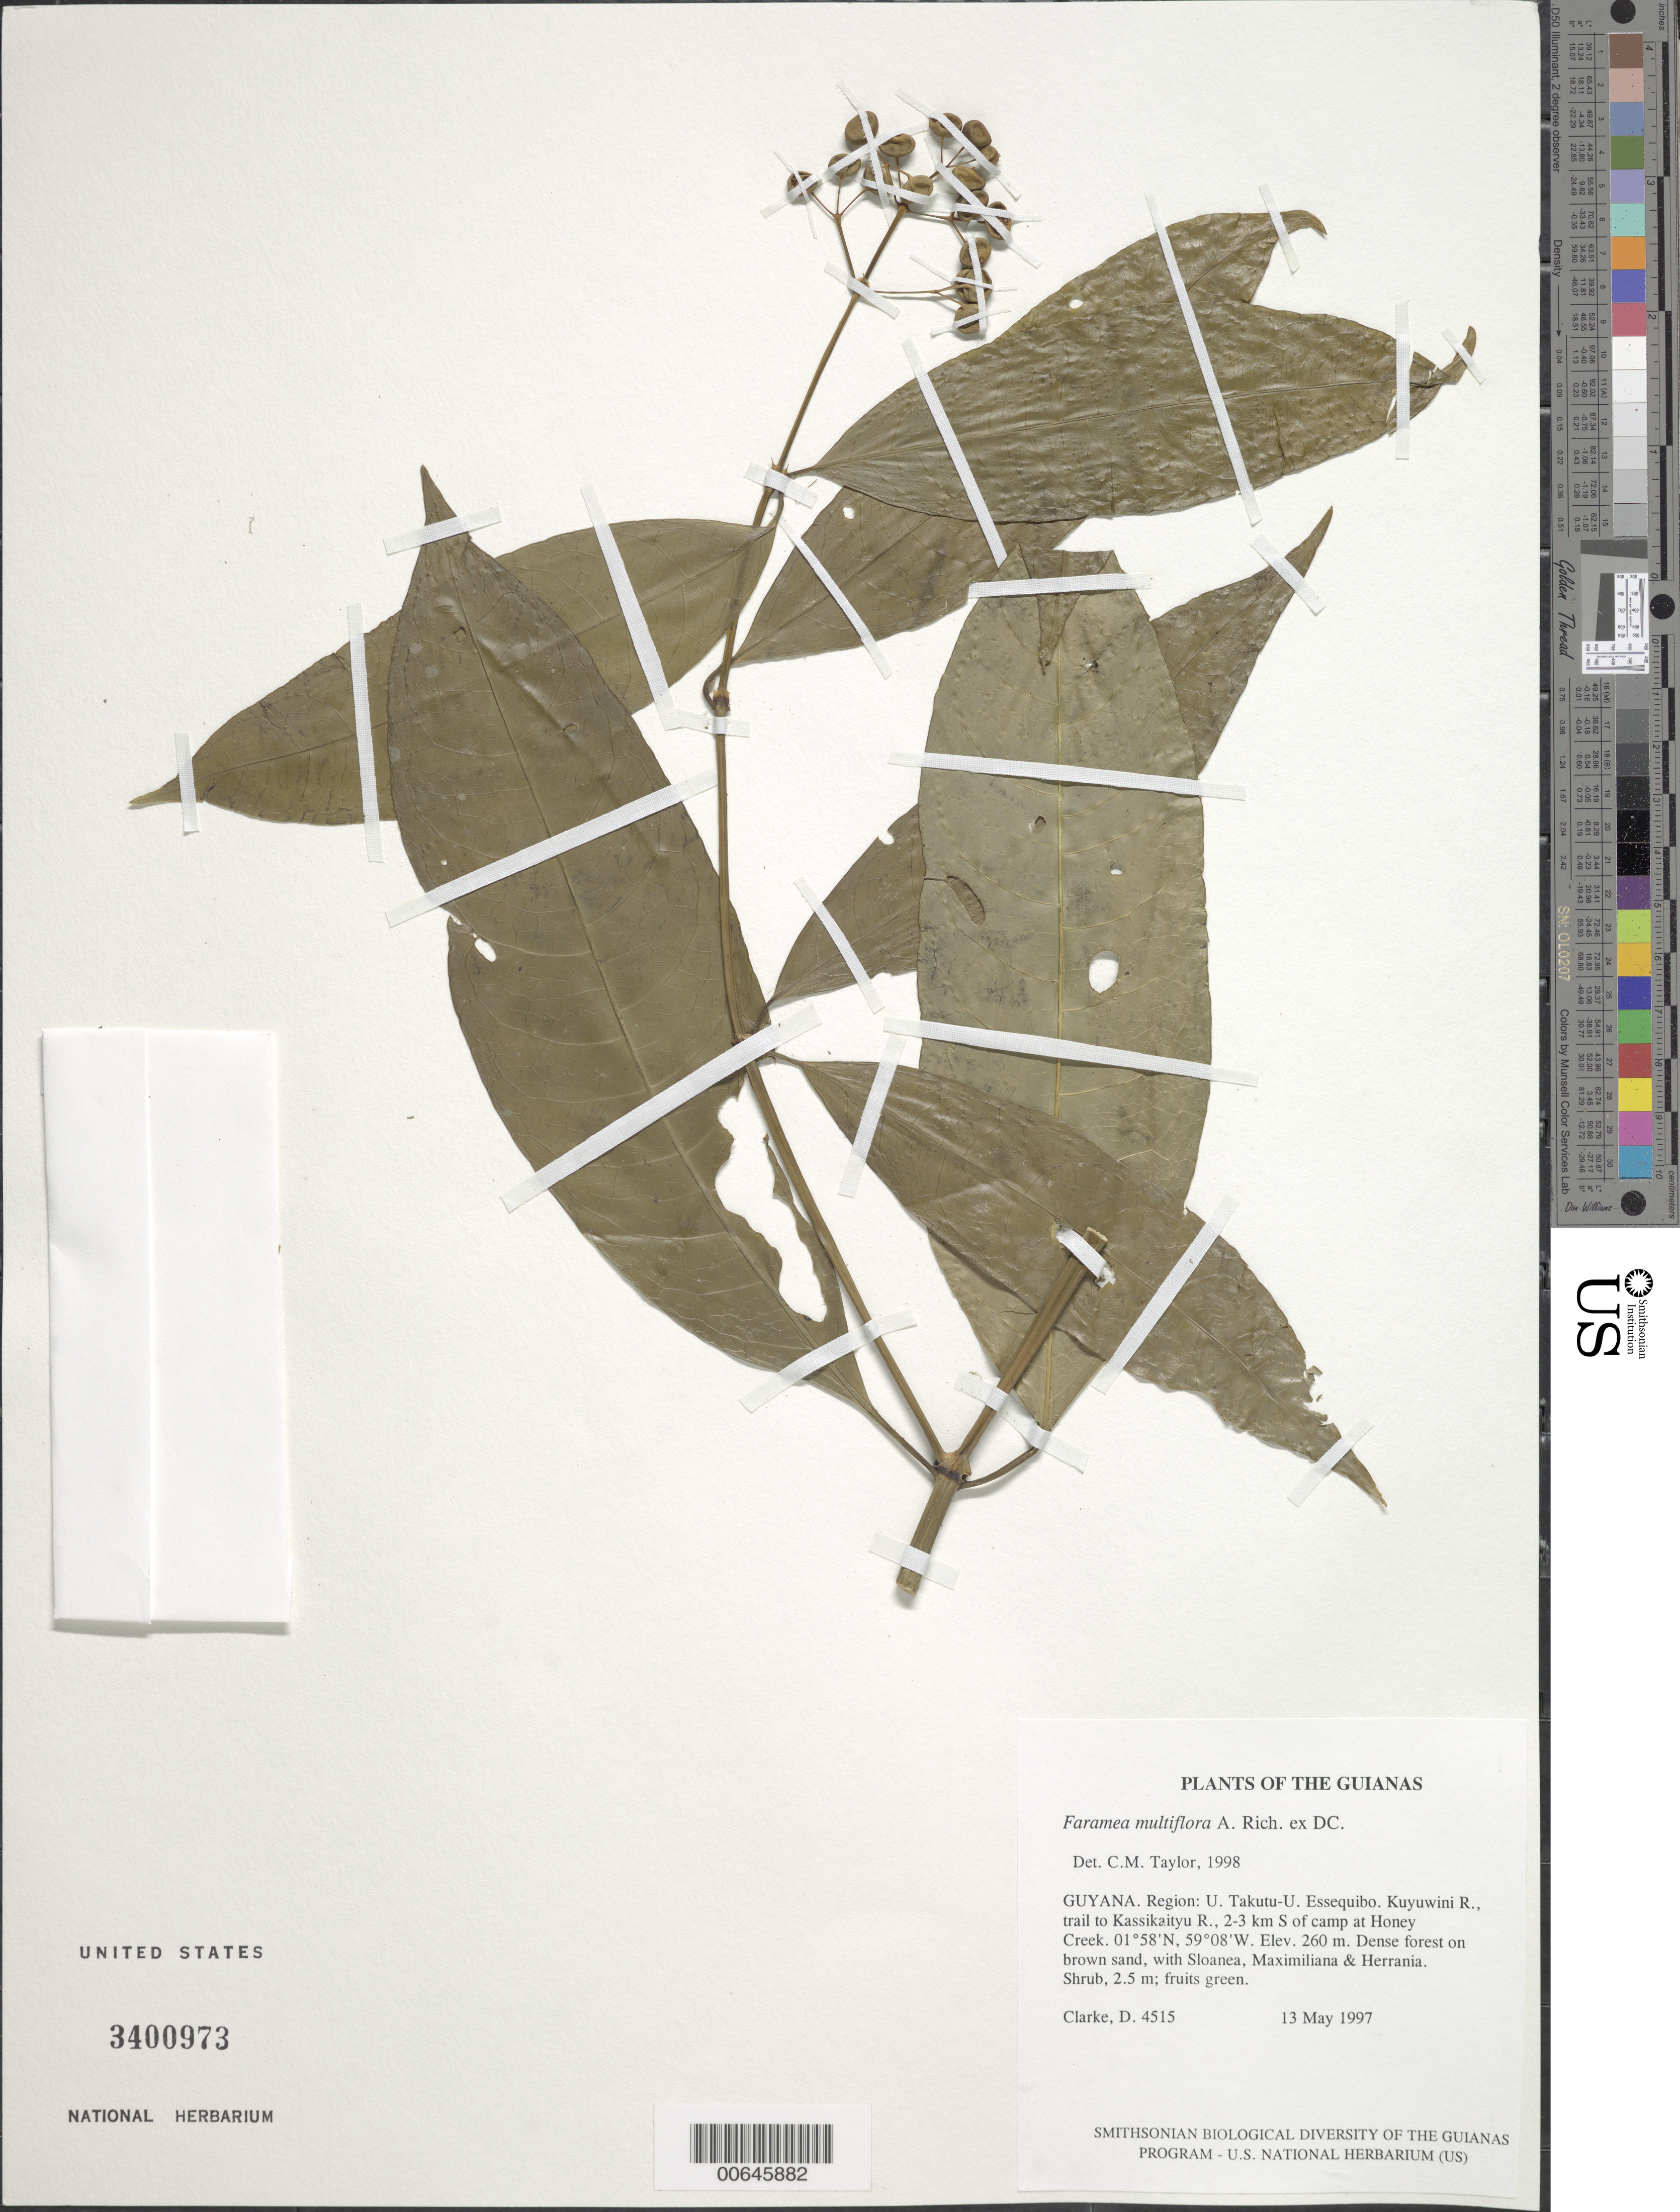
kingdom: Plantae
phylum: Tracheophyta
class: Magnoliopsida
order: Gentianales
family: Rubiaceae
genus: Faramea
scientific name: Faramea multiflora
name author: A. Rich. ex DC.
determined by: Taylor, Charlotte M.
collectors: H. D. Clarke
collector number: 4515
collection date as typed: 13 May 1997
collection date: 1997-05-13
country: Guyana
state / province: U. Takutu-U. Essequibo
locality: Kuyuwini R., trail to Kassikaityu R., 2-3 km S of camp at Honey Creek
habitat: Dense forest on brown sand, with Sloanea, Maximiliana & Herrania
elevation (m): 260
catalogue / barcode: US 3400973